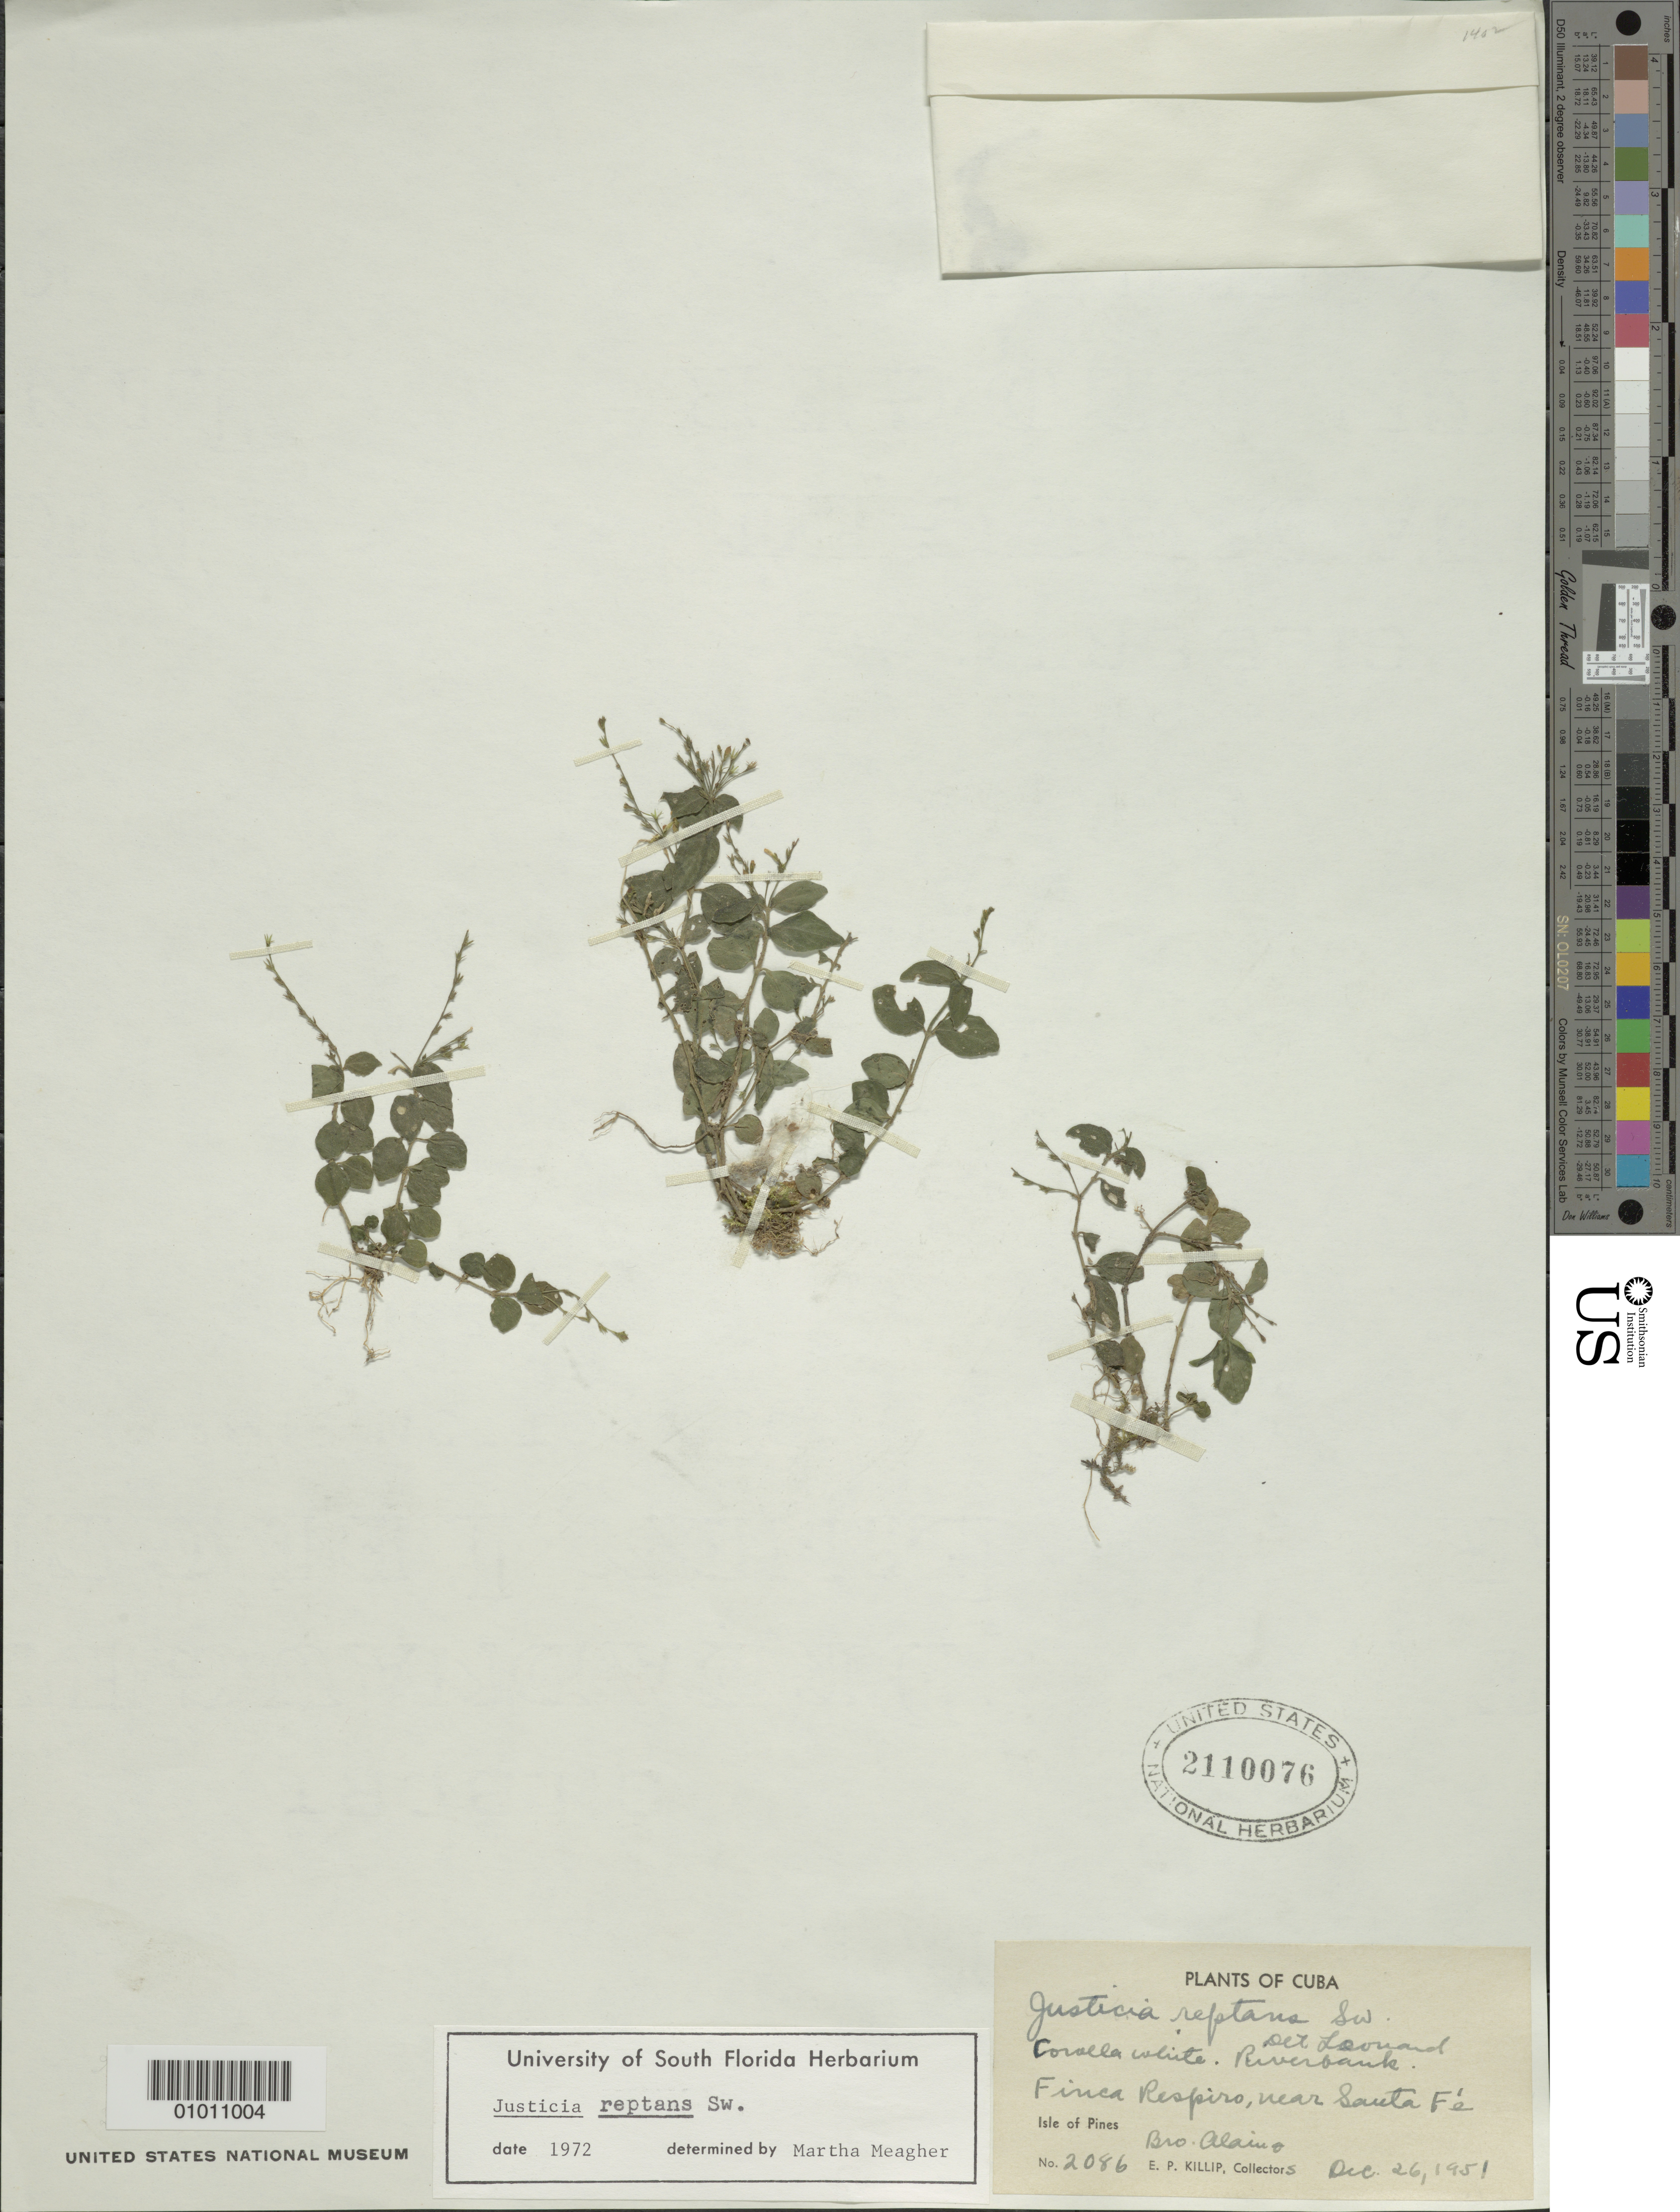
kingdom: Plantae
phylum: Tracheophyta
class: Magnoliopsida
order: Lamiales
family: Acanthaceae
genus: Justicia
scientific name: Justicia reptans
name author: Sw.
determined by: Meagher, M.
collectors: E. P. Killip & A. H. Liogier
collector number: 2086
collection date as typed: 26 Dec 1951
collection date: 1951-12-26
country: Cuba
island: Isla de la Juventud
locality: Isle of Pines, Finca Respiro, near Santa Fé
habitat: Riverbank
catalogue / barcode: US 2110076